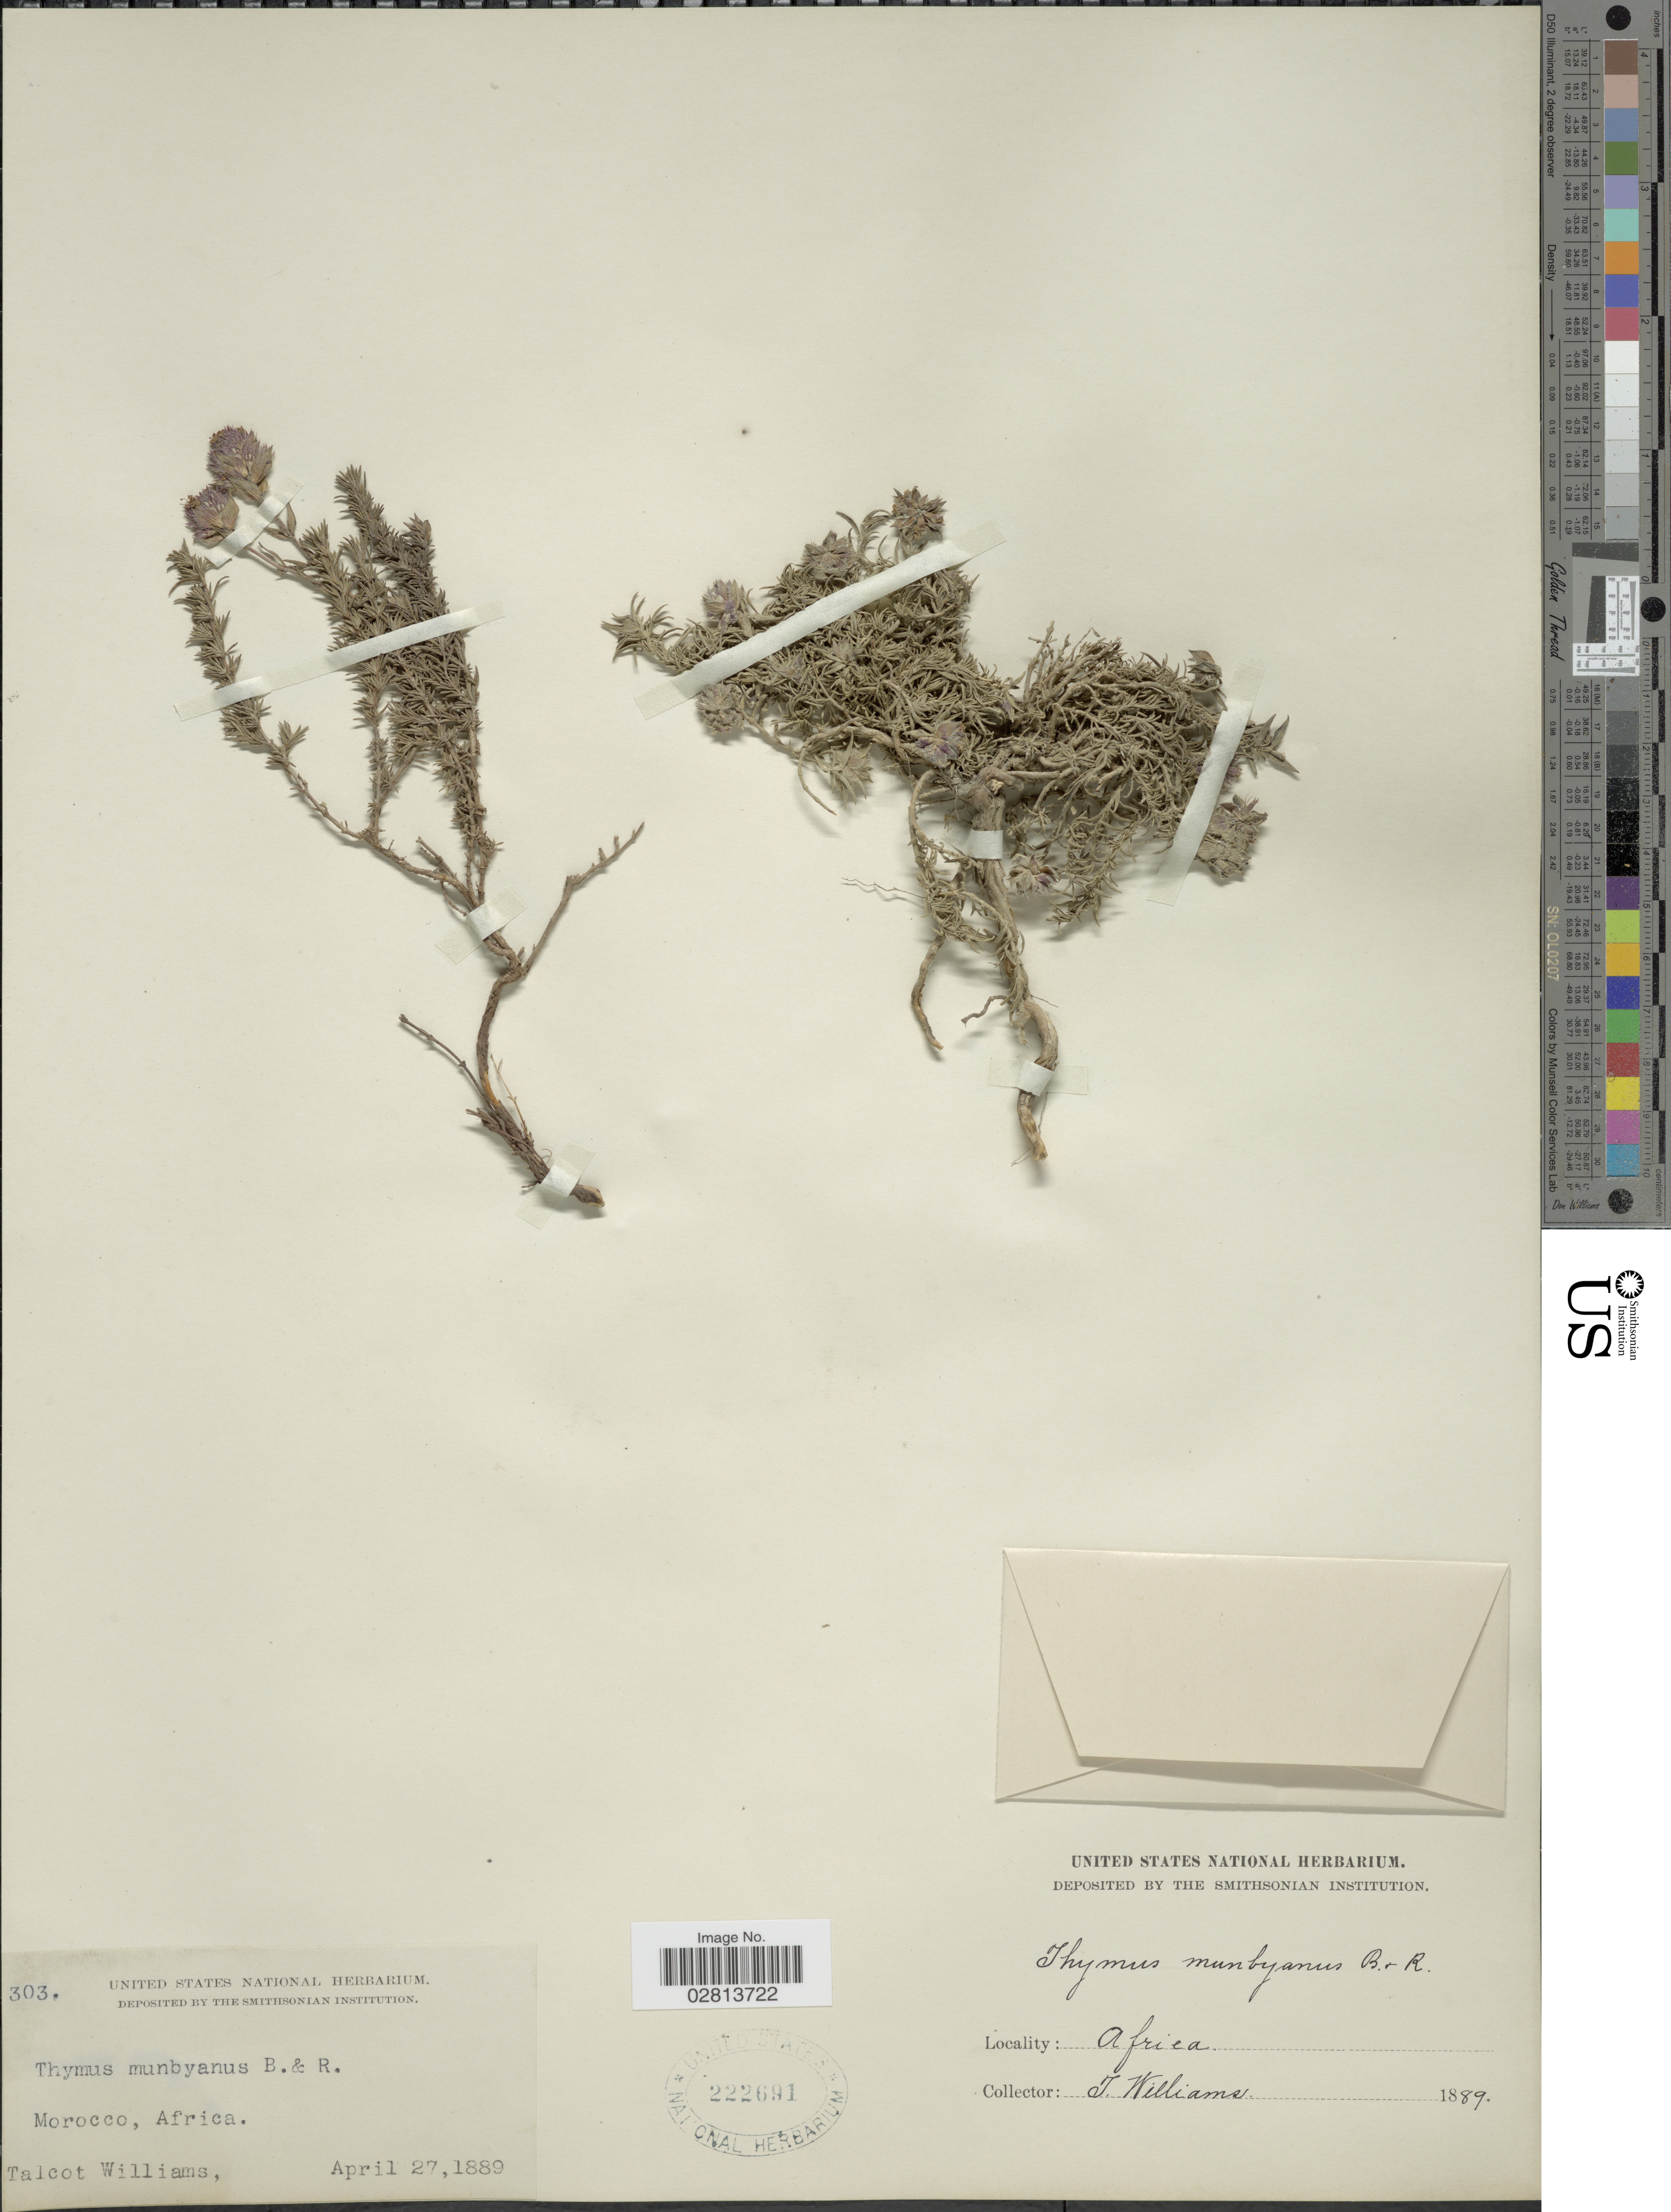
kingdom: Plantae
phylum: Tracheophyta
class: Magnoliopsida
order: Lamiales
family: Lamiaceae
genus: Thymus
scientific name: Thymus munbyanus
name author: Boiss. & Reut.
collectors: T. Williams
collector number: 303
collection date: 1889-04-27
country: Morocco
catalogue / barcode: US 222691